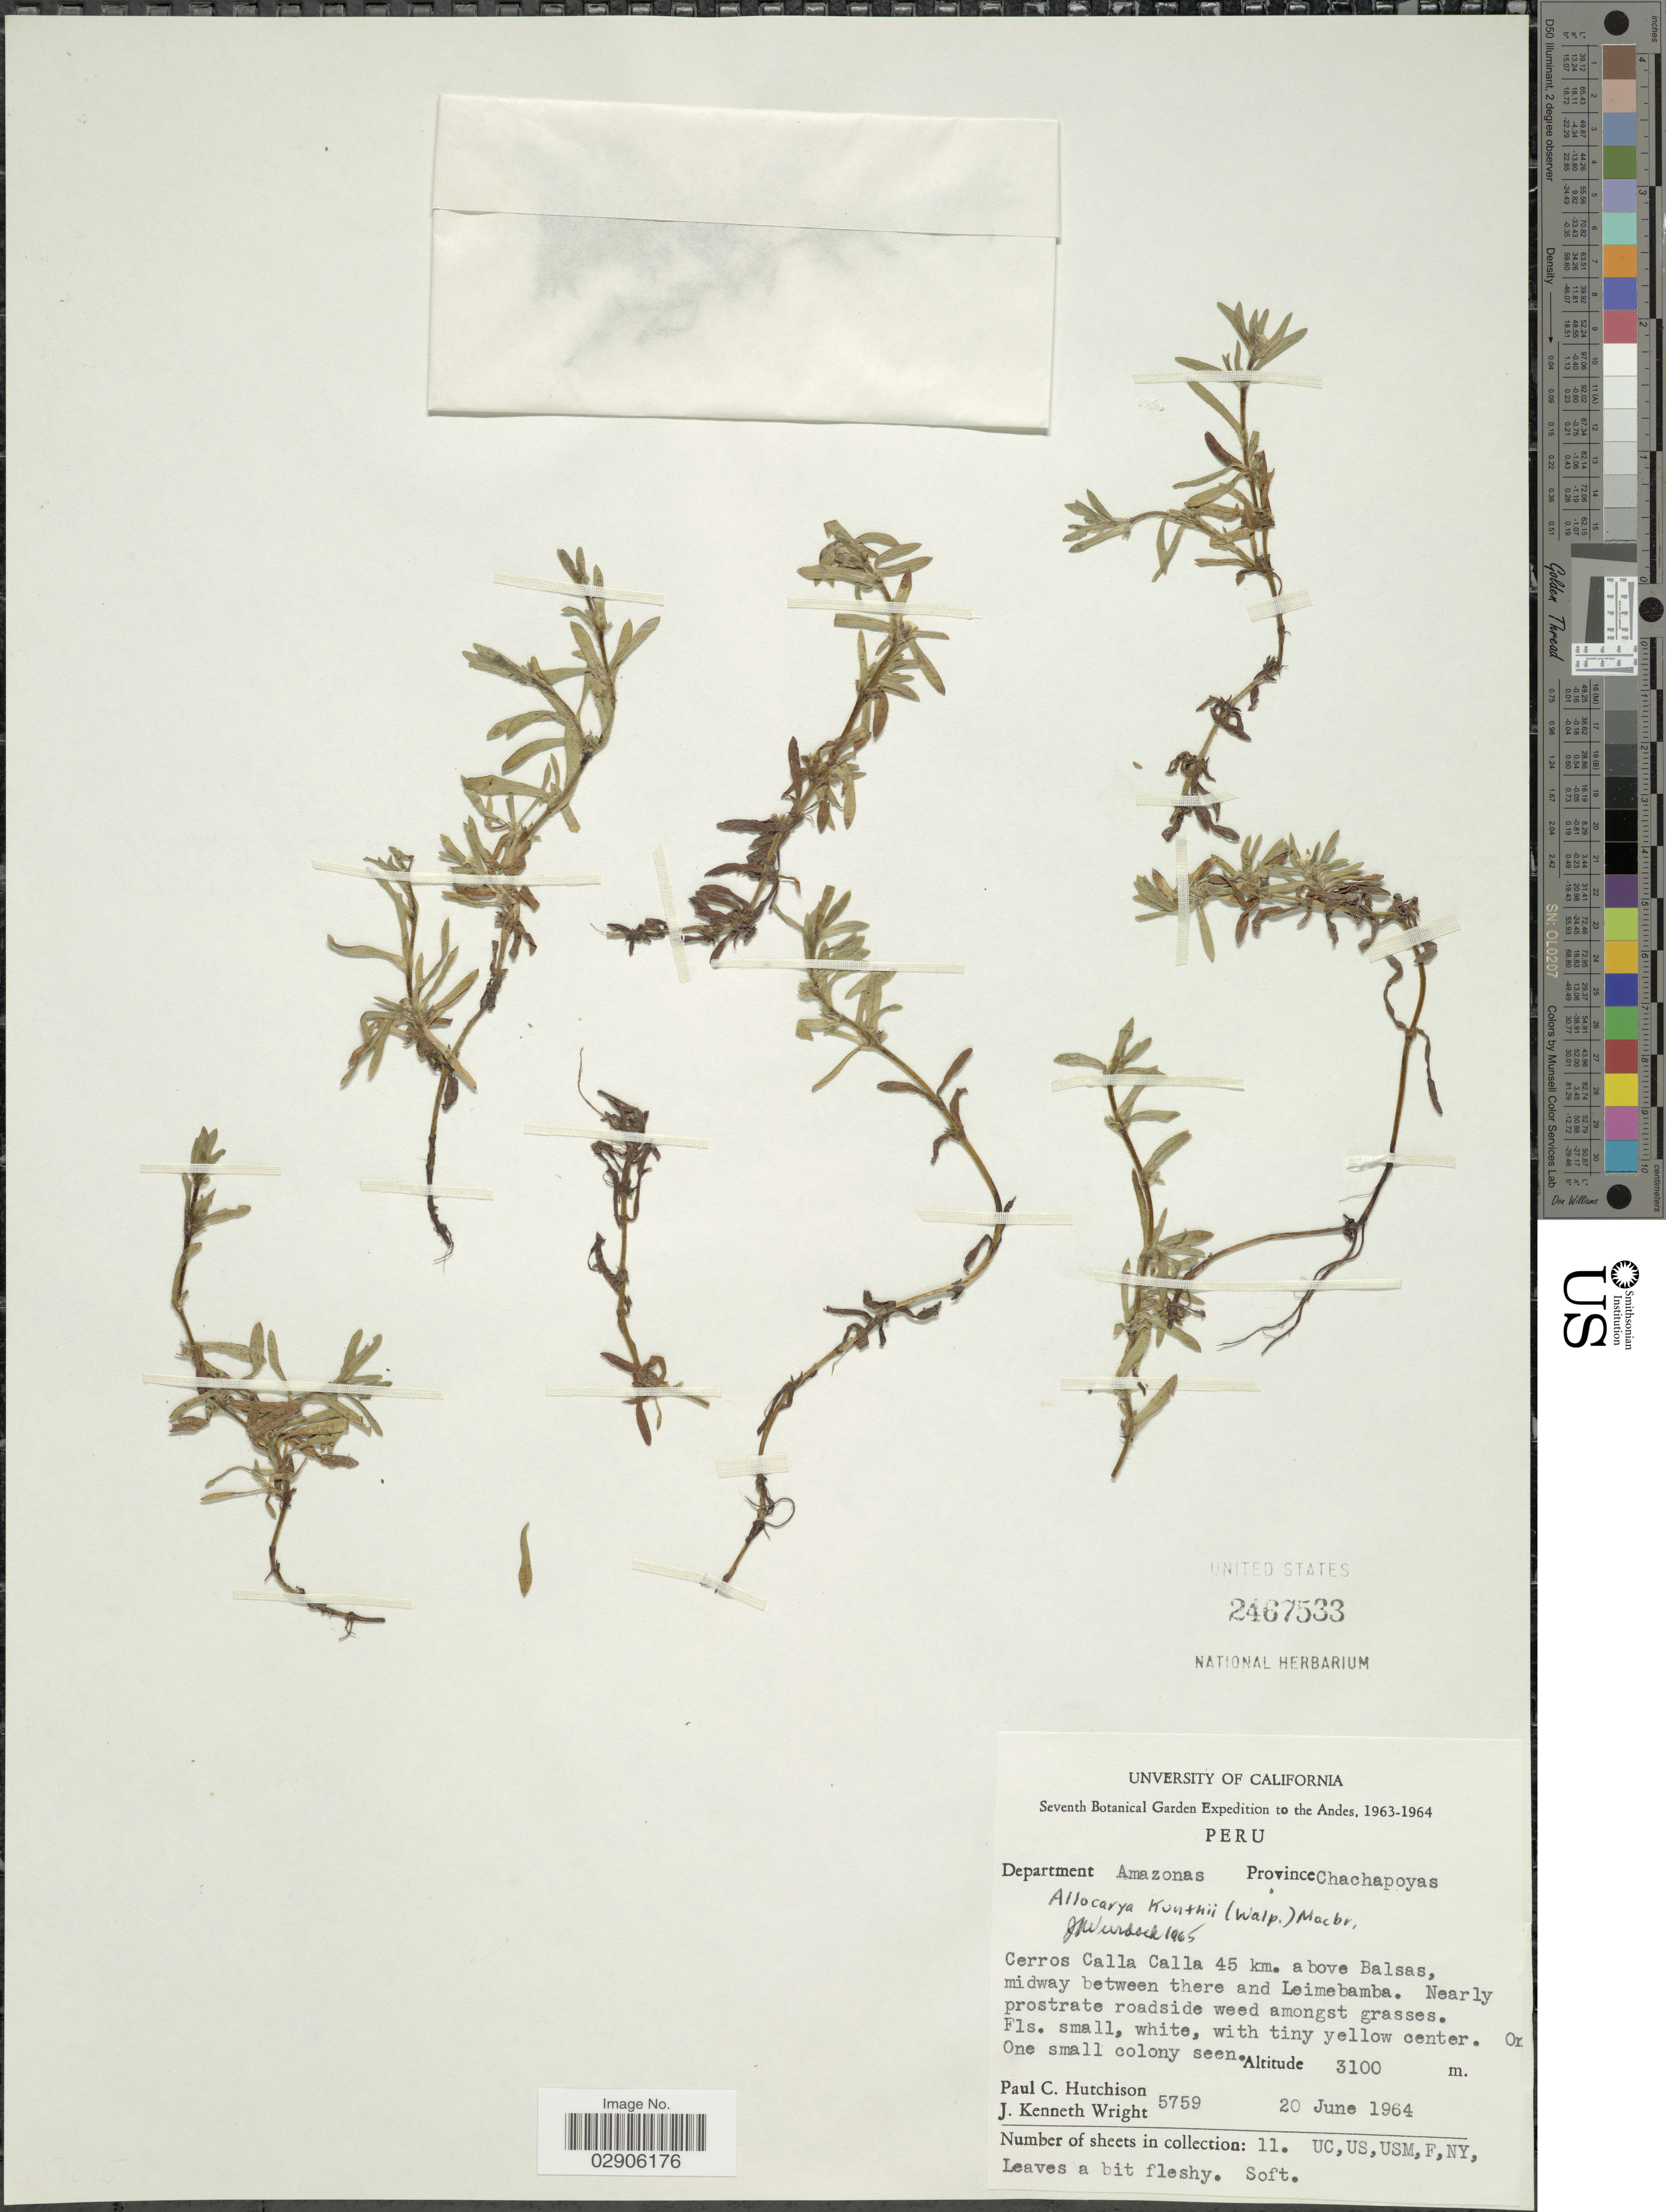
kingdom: Plantae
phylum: Tracheophyta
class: Magnoliopsida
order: Boraginales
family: Boraginaceae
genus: Plagiobothrys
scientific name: Plagiobothrys kunthii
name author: (Walp.) I.M. Johnst.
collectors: P. C. Hutchison & J. K. Wright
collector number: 5759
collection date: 1964-06-20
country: Peru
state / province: Amazonas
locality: Department Amazonas, Province Chachapoyas, Cerros Calla Calla 45 km. above Balsas, midway between there and Leimebamba.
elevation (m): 3100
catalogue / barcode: US 2467533